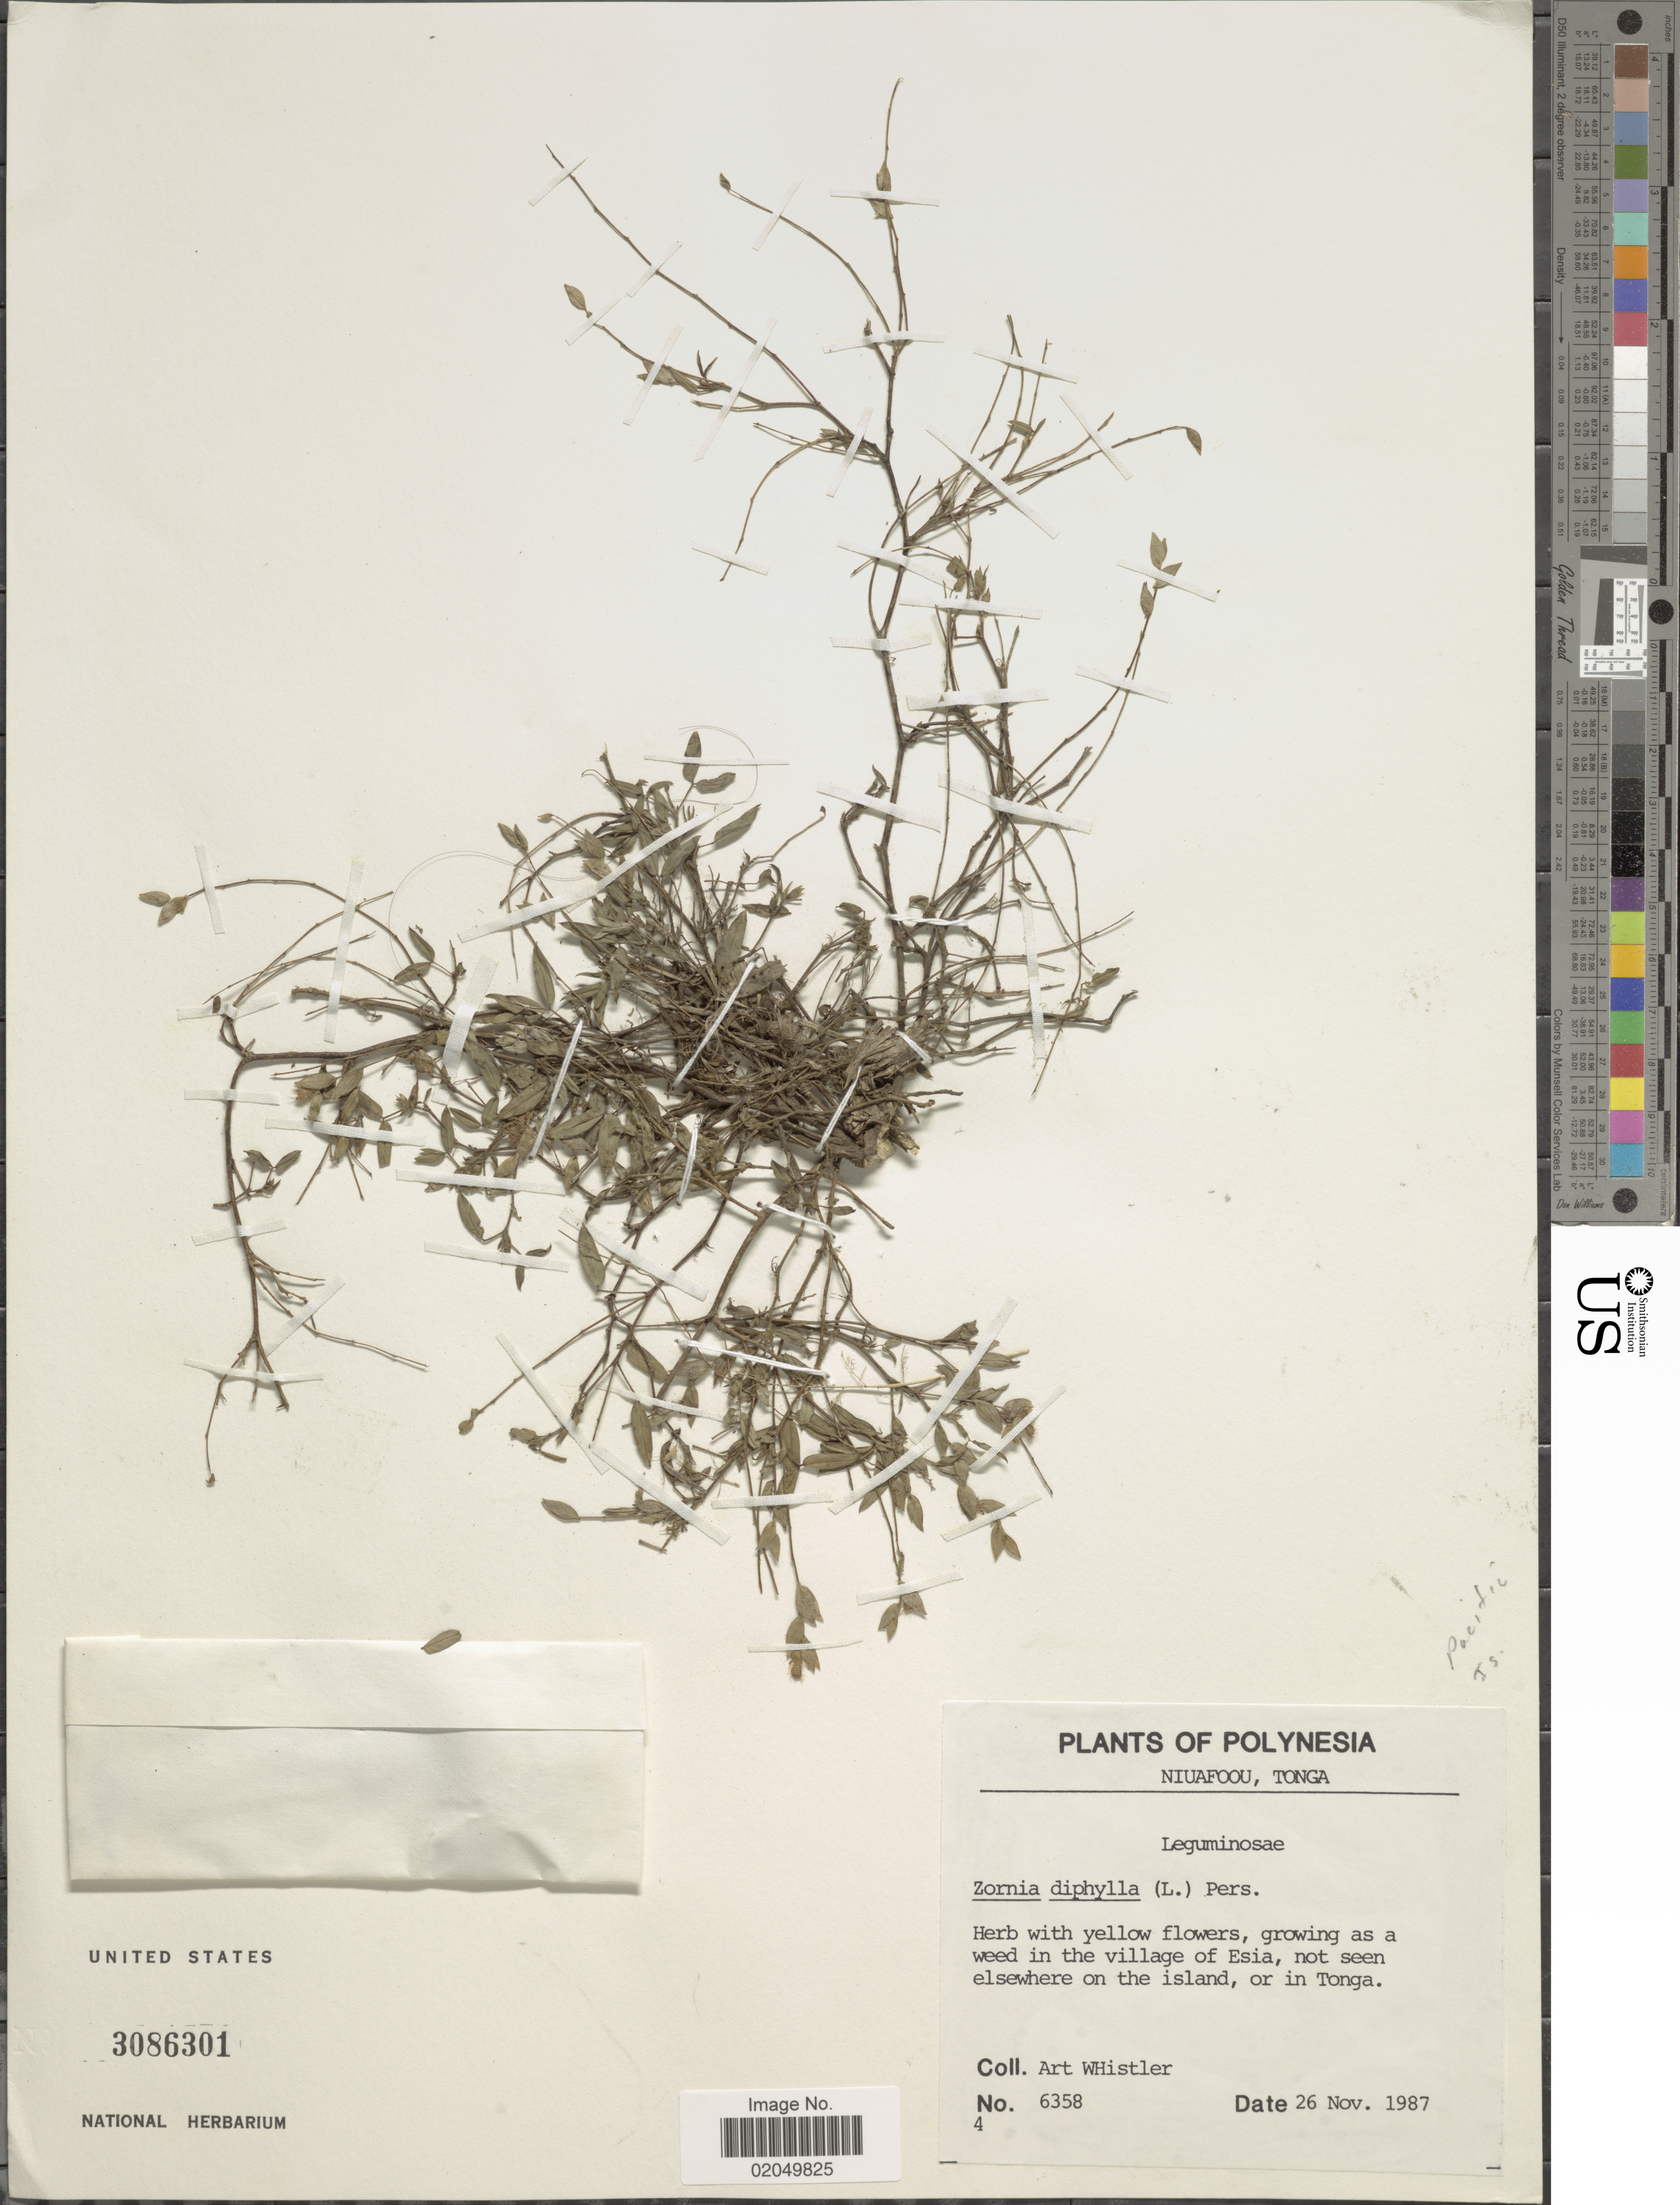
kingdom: Plantae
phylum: Tracheophyta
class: Magnoliopsida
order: Fabales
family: Fabaceae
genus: Zornia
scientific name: Zornia diphylla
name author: (L.) Pers.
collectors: A. Whistler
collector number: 6358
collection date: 1987-11-26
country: Tonga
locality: Polynesia, Niuafoou, Tonga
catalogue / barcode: US 3086301